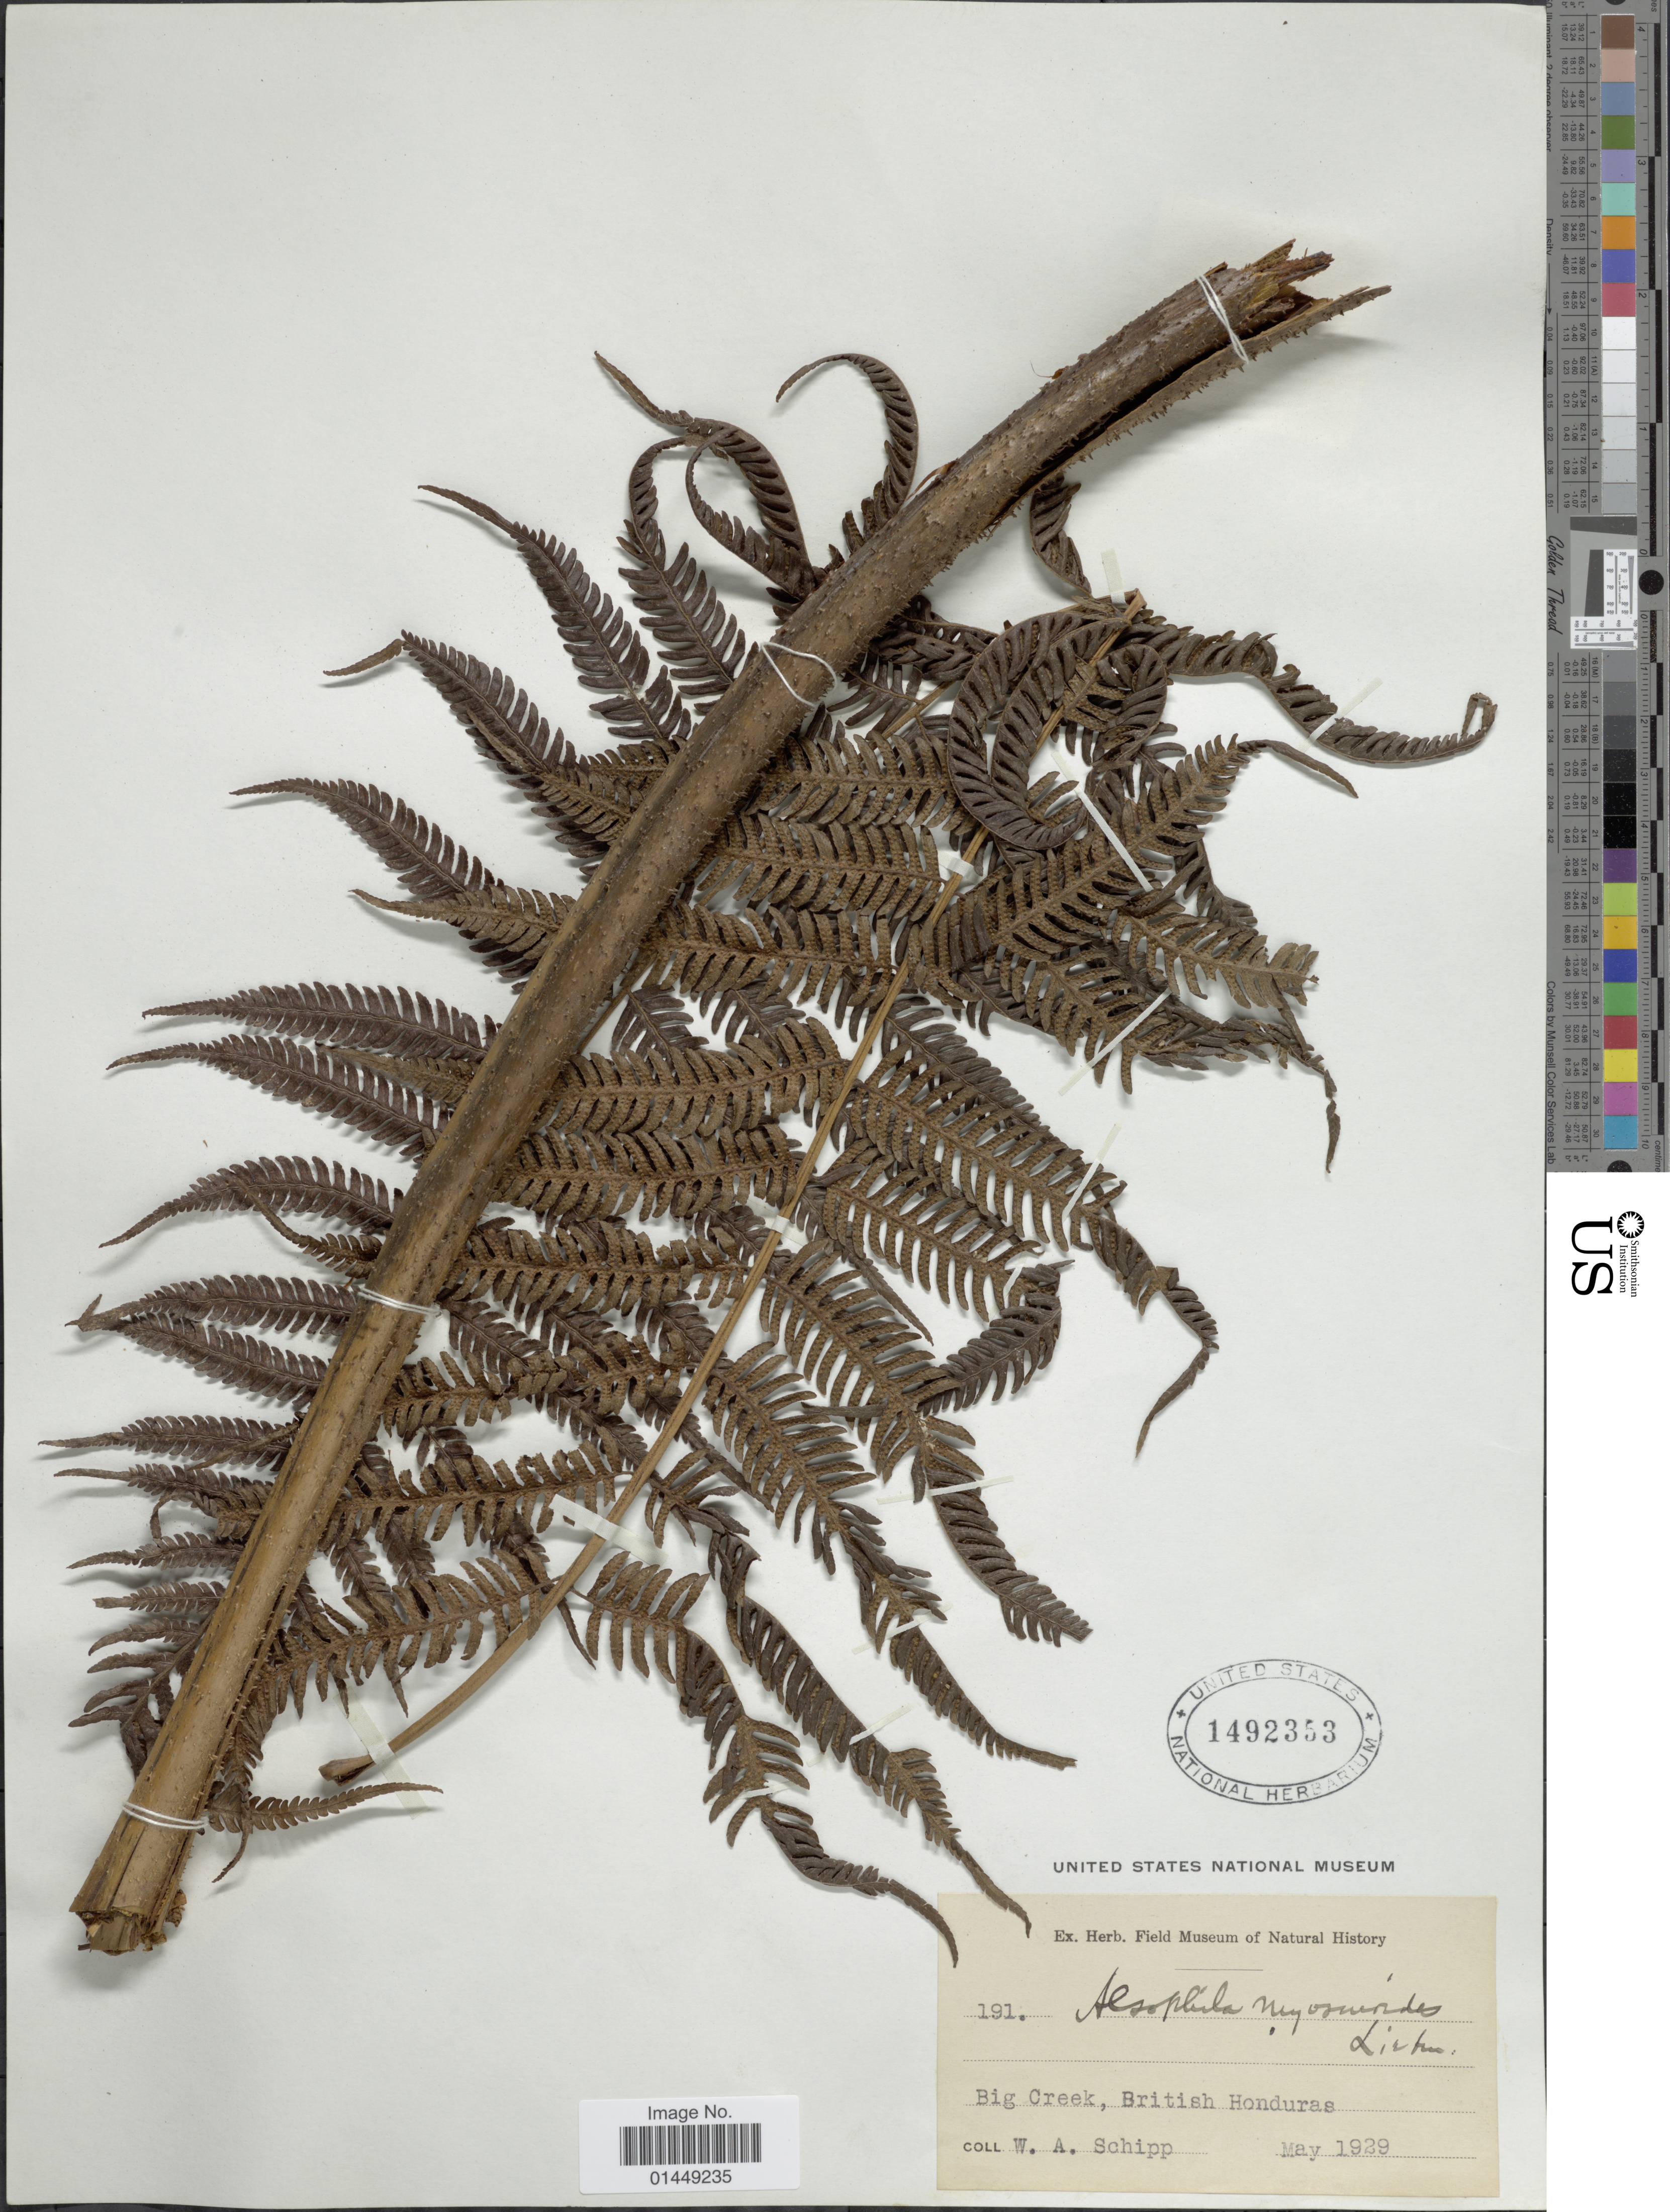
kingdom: Plantae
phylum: Tracheophyta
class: Polypodiopsida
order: Cyatheales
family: Cyatheaceae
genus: Cyathea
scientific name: Cyathea myosuriodes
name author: (Liebm.) Domin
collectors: W. Schipp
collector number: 191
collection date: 1929-05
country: Belize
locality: Big Creek, British Honduras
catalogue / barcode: US 1492353